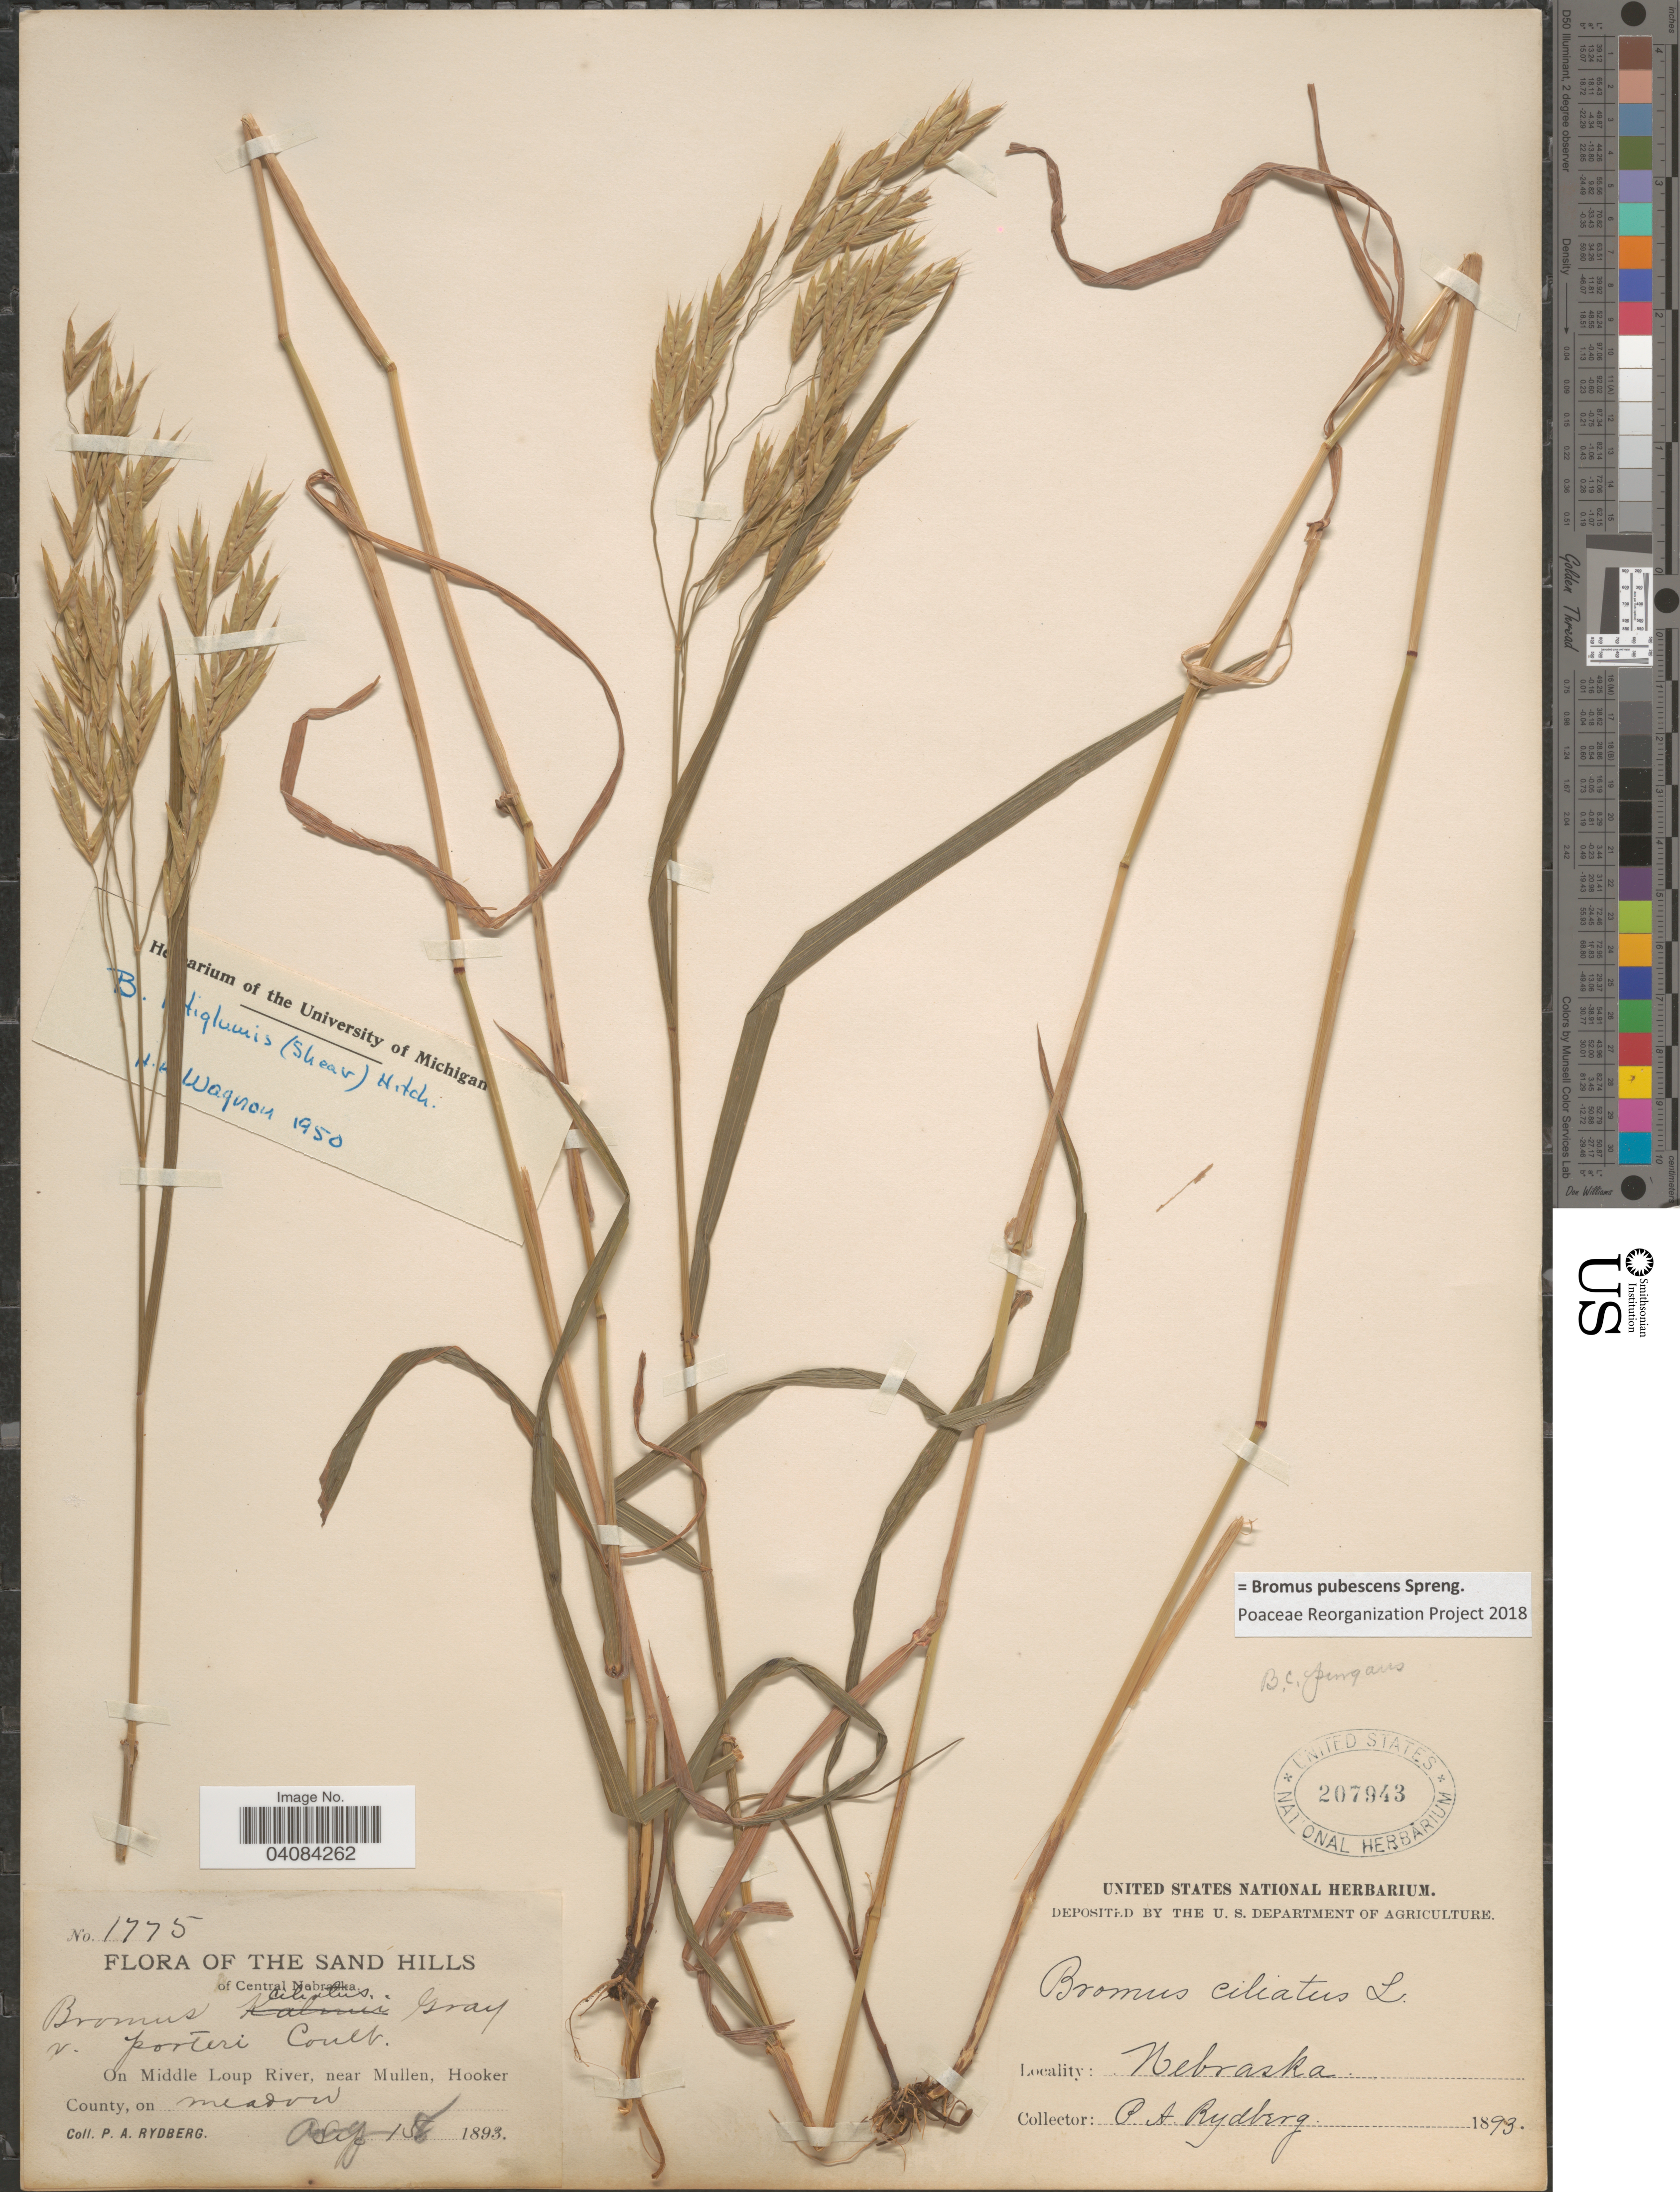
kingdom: Plantae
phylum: Tracheophyta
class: Liliopsida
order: Poales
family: Poaceae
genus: Bromus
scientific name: Bromus pubescens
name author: Muhl. ex Willd.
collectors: P. A. Rydberg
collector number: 1775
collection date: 1893-08-18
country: United States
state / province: Nebraska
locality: The Sand Hills of Central Nebraska. On Middle Loup River, near Mullen, Hooker County, on meadow.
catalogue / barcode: US 207943